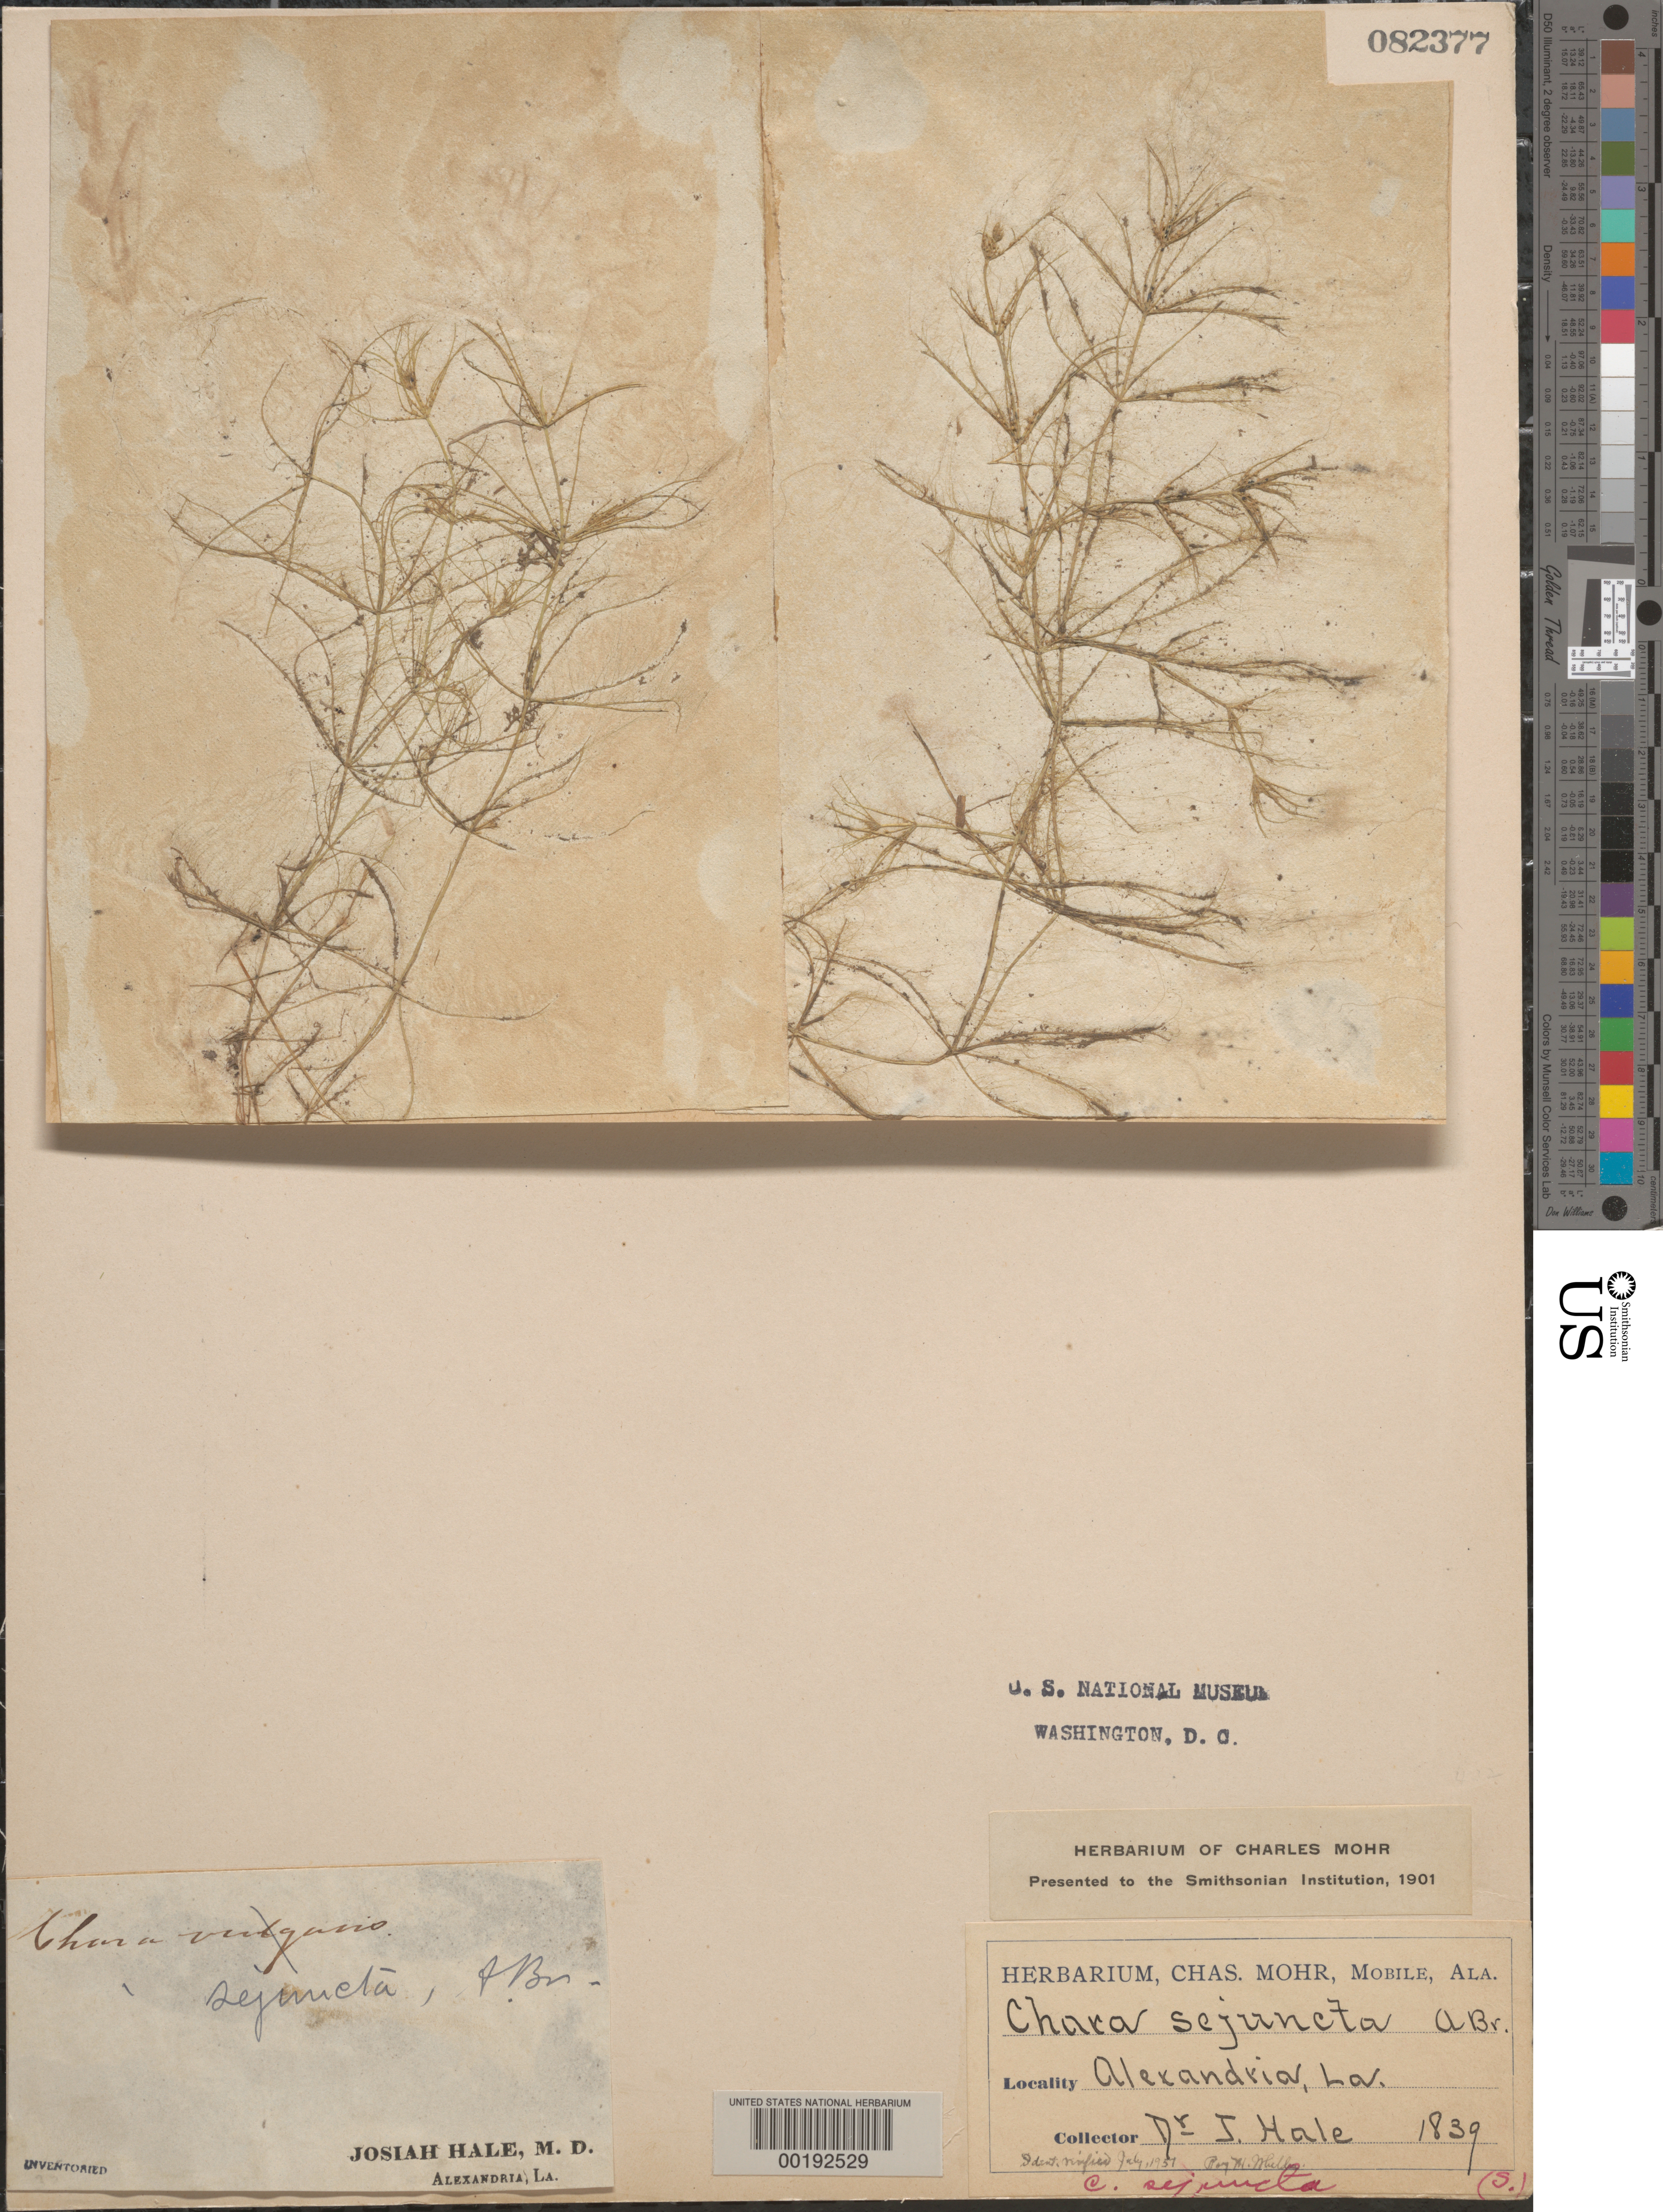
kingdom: Plantae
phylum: Charophyta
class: Charophyceae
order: Charales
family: Characeae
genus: Chara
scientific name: Chara drouetii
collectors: J. Hale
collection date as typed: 1839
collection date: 1839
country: United States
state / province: Louisiana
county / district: Rapides Parish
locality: Alexandria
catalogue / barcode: US 82377